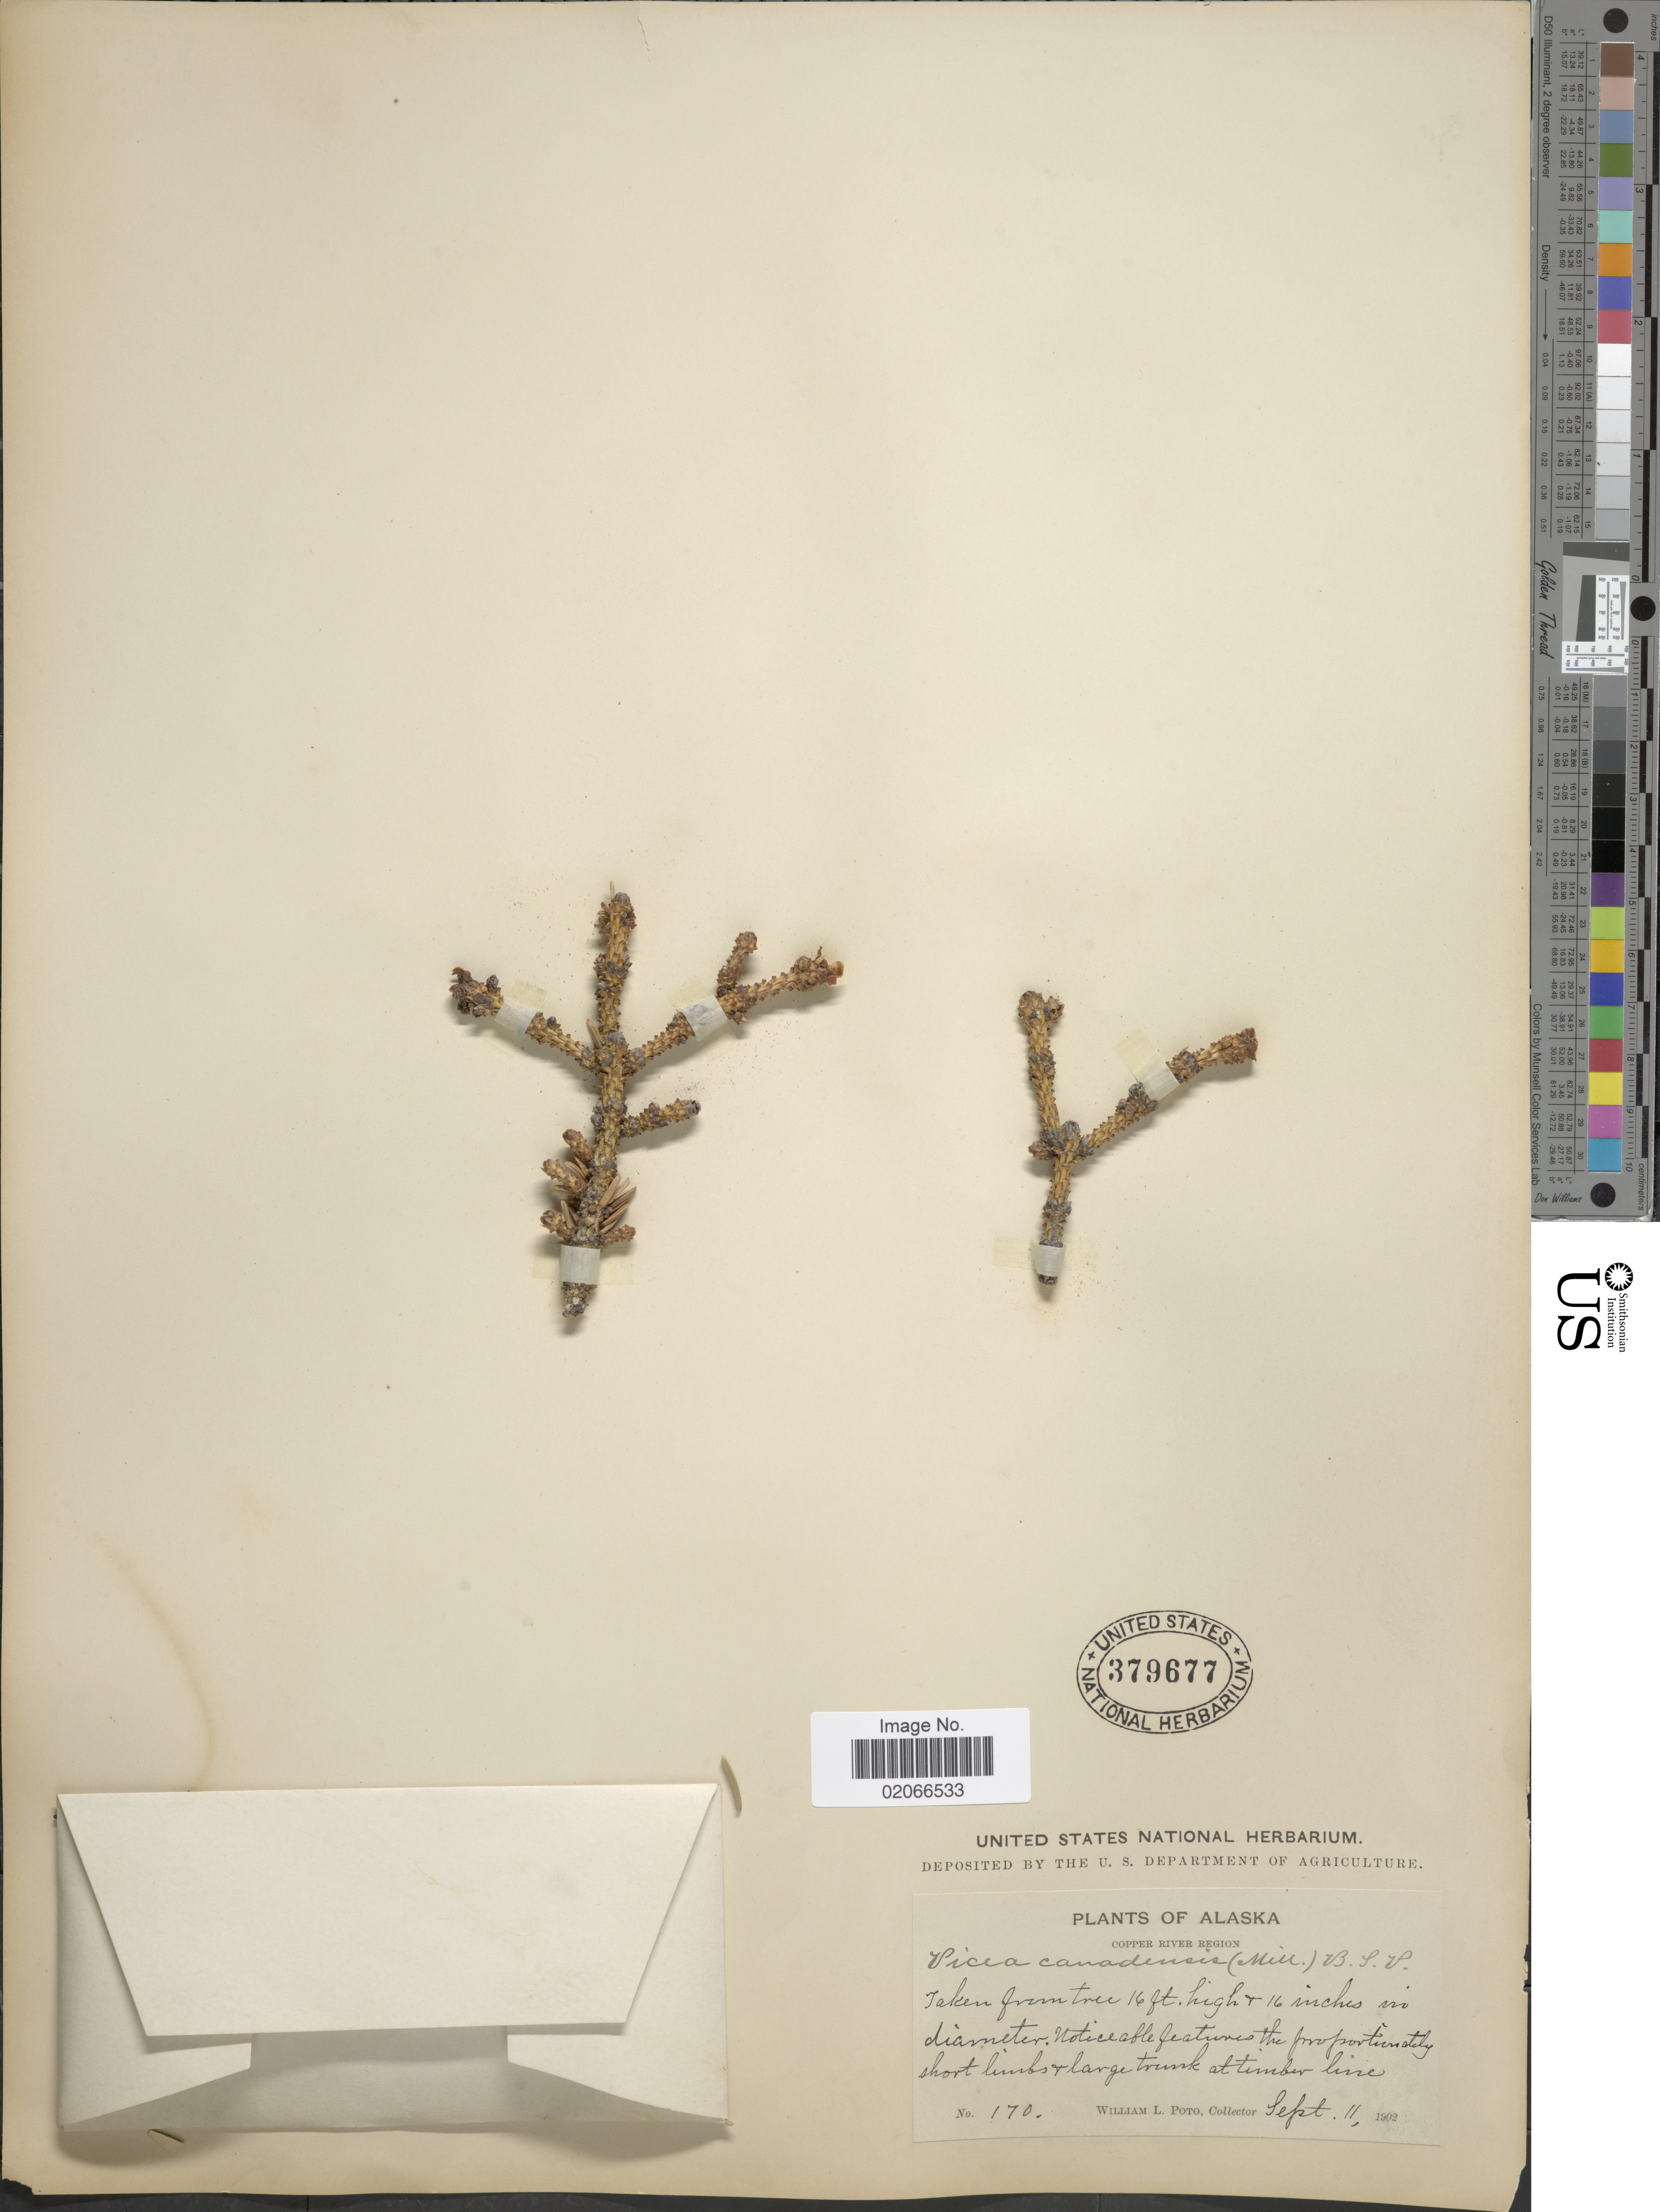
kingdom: Plantae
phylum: Tracheophyta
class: Pinopsida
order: Pinales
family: Pinaceae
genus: Picea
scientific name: Picea glauca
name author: (Moench) Voss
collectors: W. Poto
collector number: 170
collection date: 1902-09-11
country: United States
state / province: Alaska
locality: Copper River region, at timer line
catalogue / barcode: US 379677